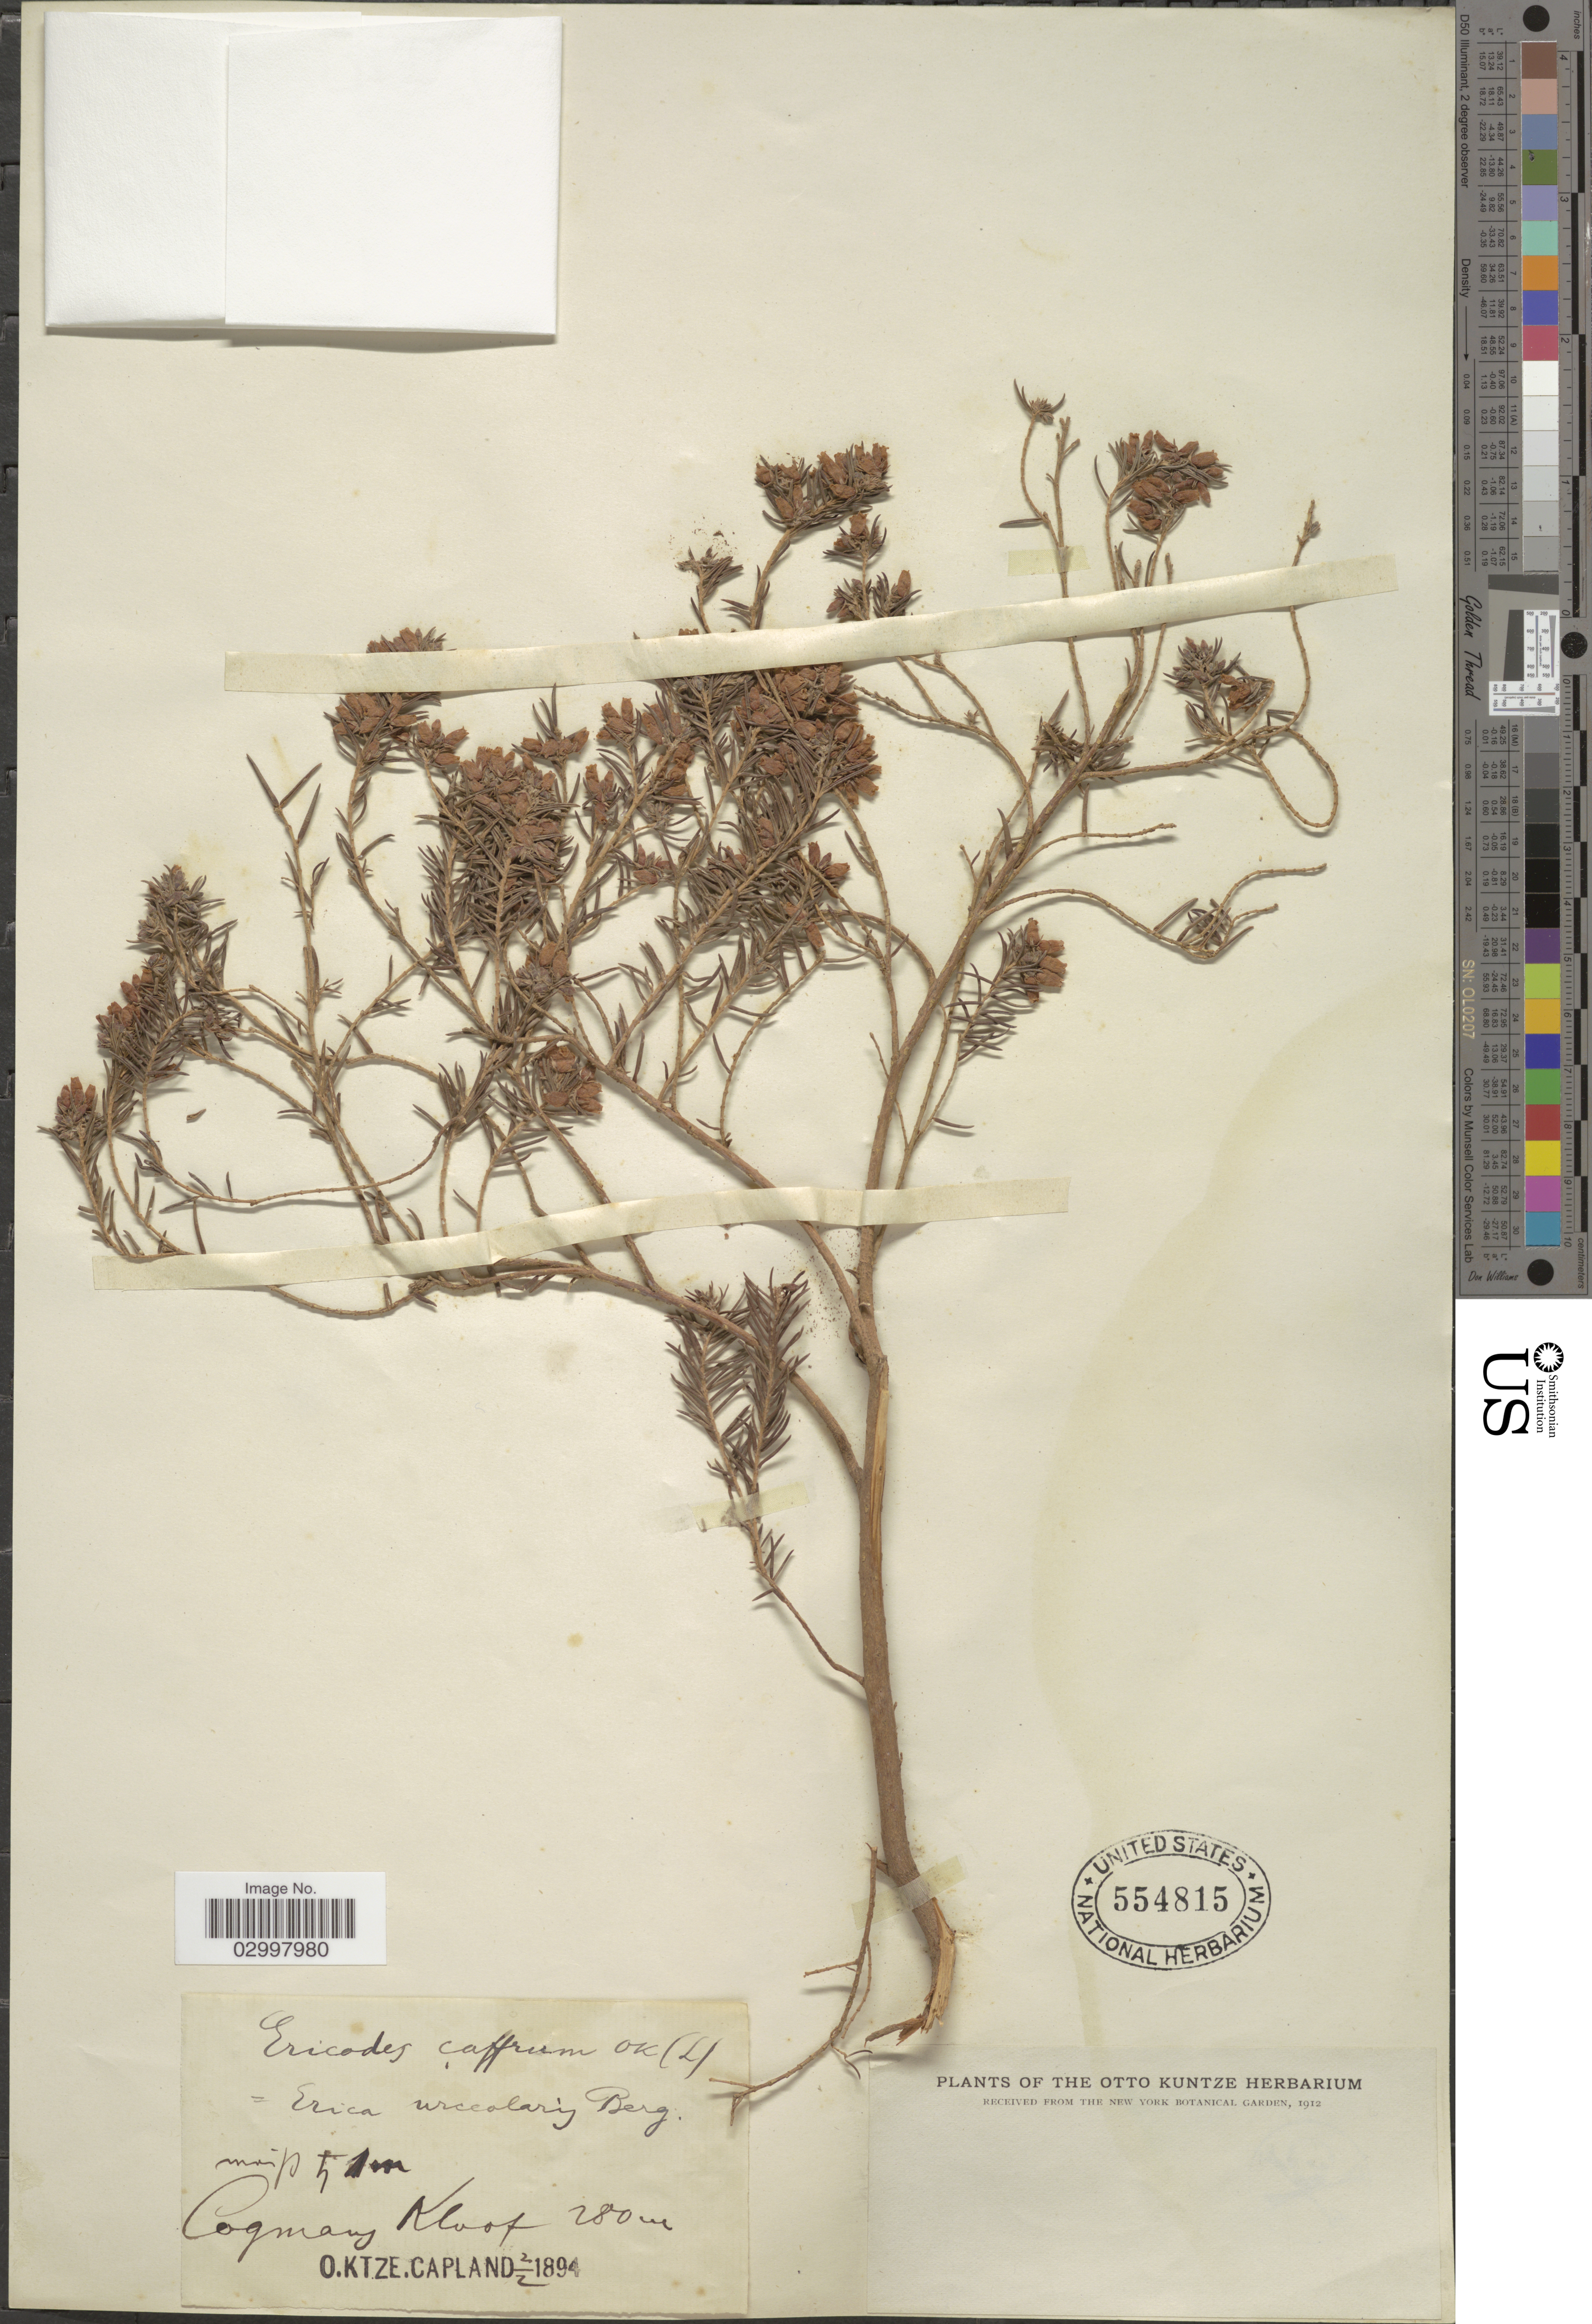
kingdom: Plantae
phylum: Tracheophyta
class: Magnoliopsida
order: Ericales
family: Ericaceae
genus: Erica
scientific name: Erica caffra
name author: L.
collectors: O. Capland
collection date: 1894-02-02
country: South Africa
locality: Cogmans Kloof.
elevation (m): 2800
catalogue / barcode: US 554815